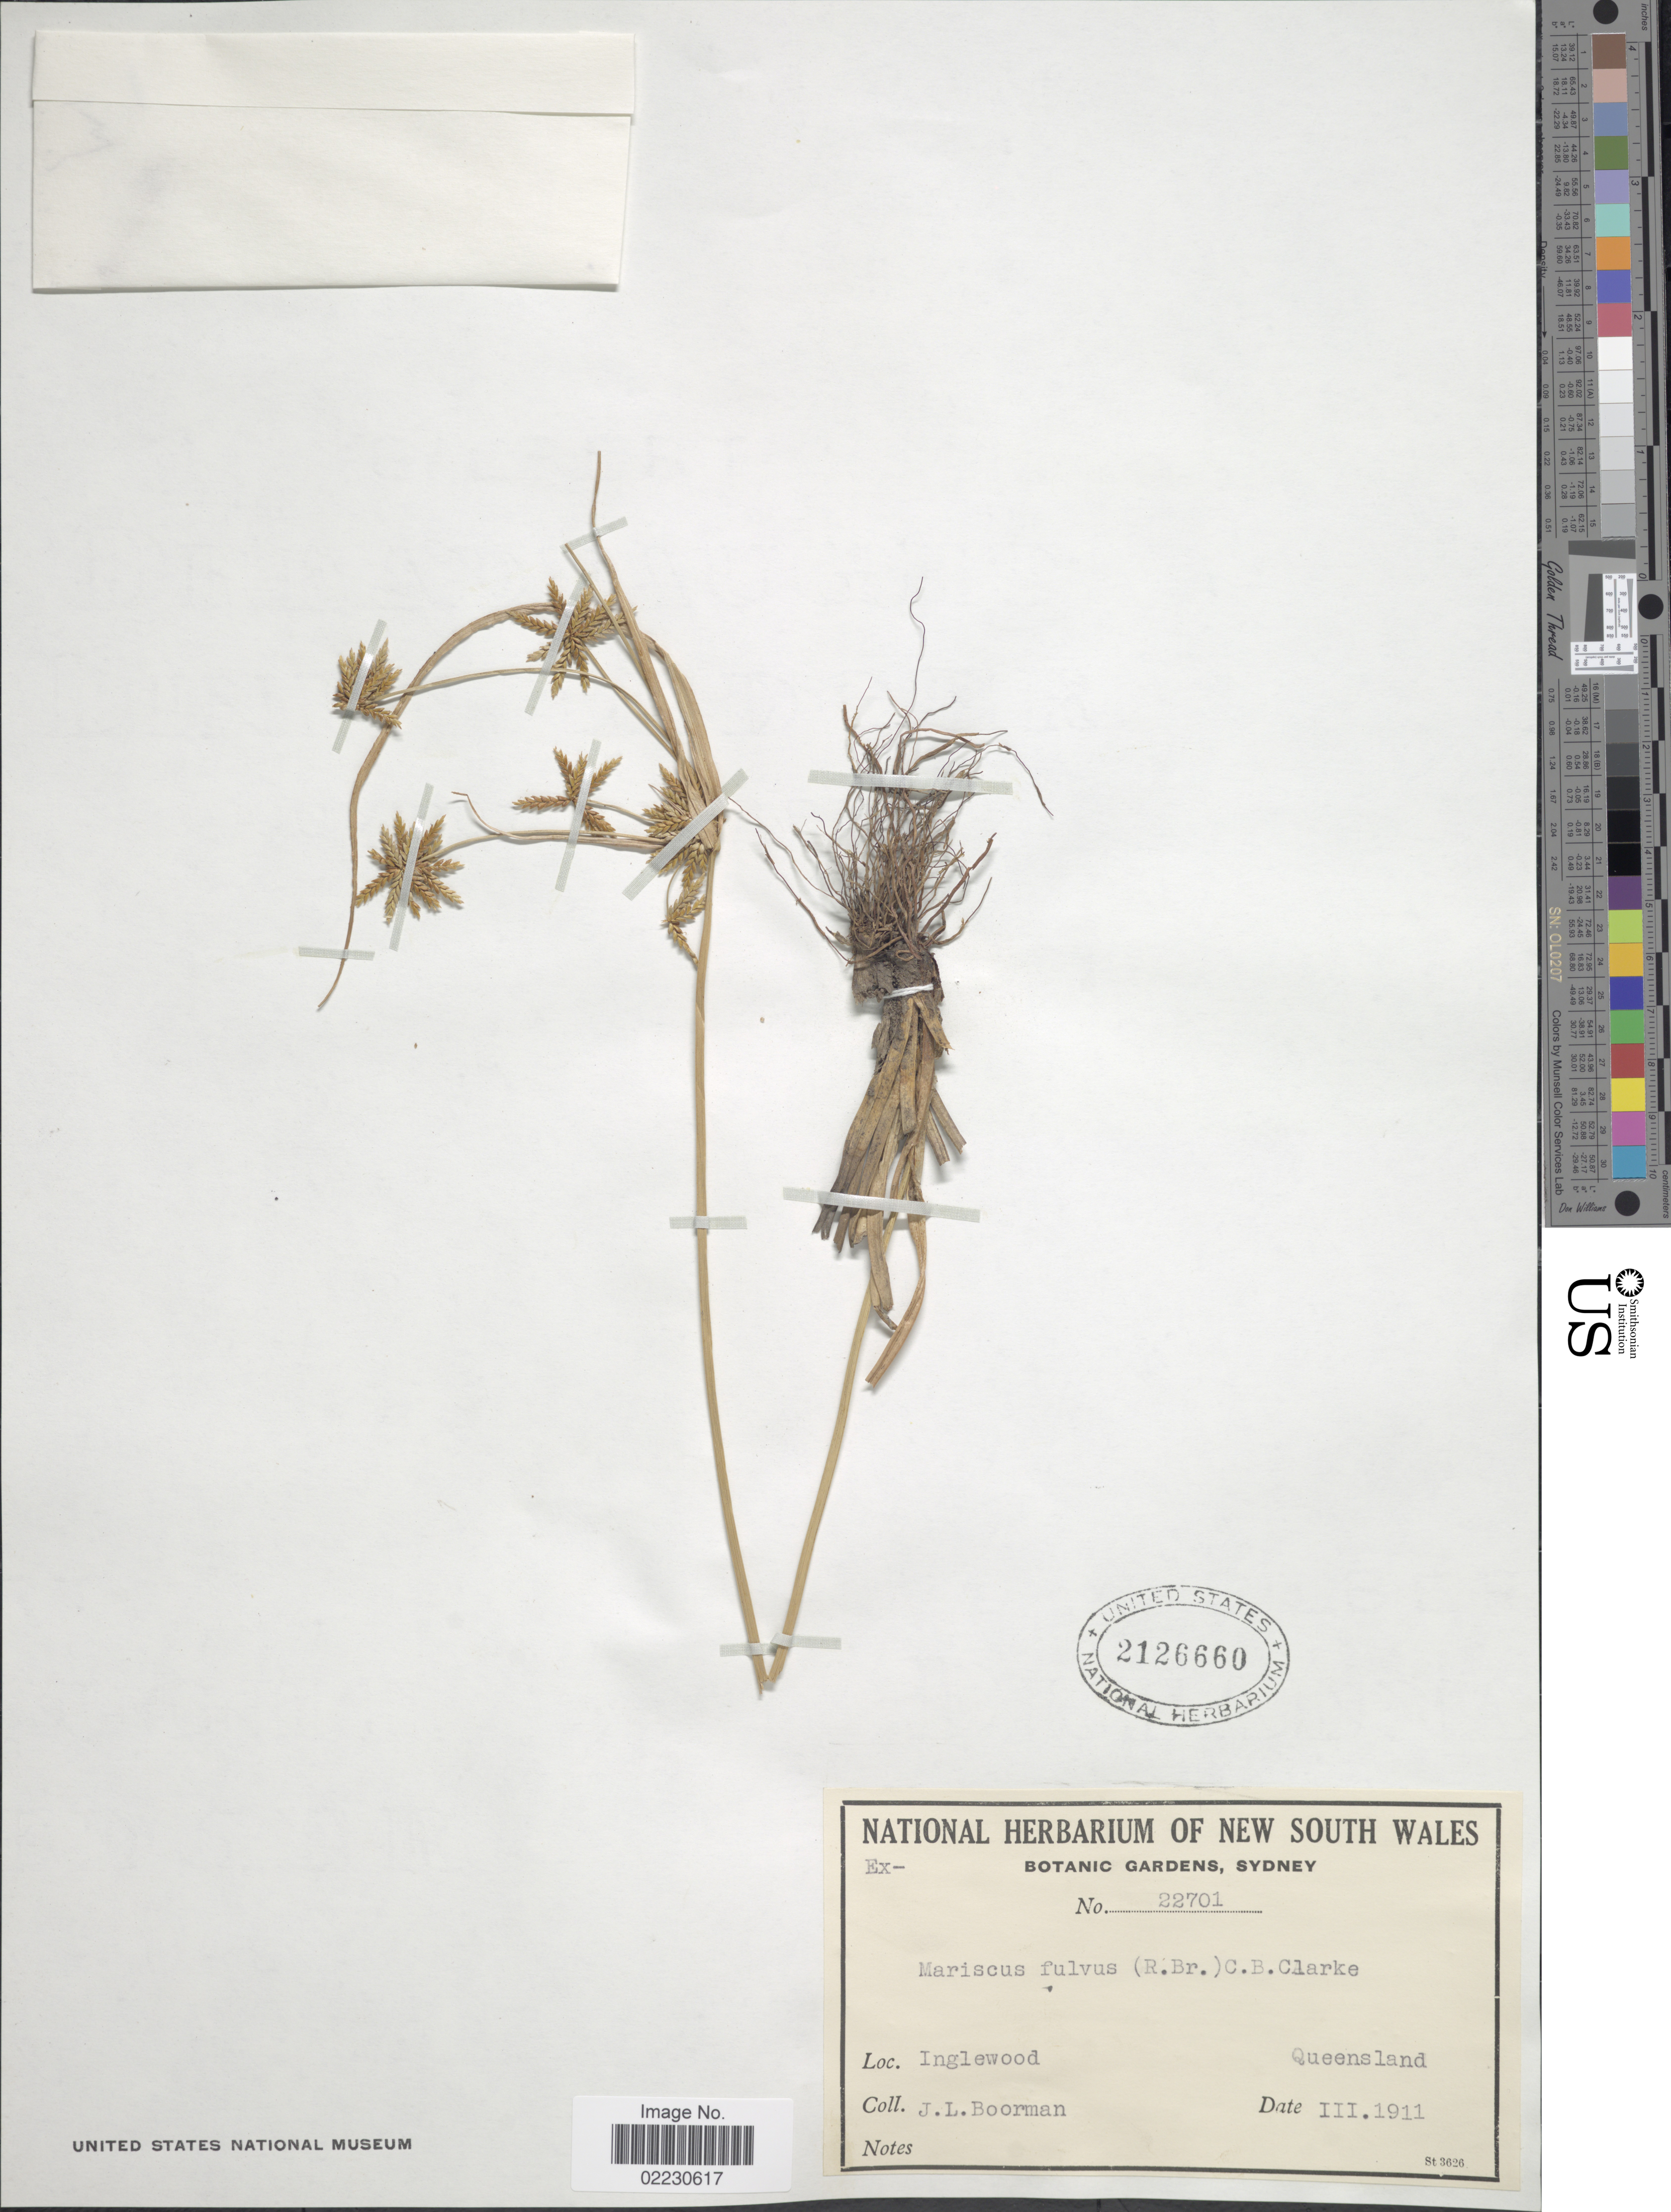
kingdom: Plantae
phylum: Tracheophyta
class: Liliopsida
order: Poales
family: Cyperaceae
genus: Cyperus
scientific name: Cyperus fulvus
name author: R. Br.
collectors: J. Boorman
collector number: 22701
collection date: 1911-03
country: Australia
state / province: Queensland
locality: Inglewood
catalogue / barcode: US 2126660